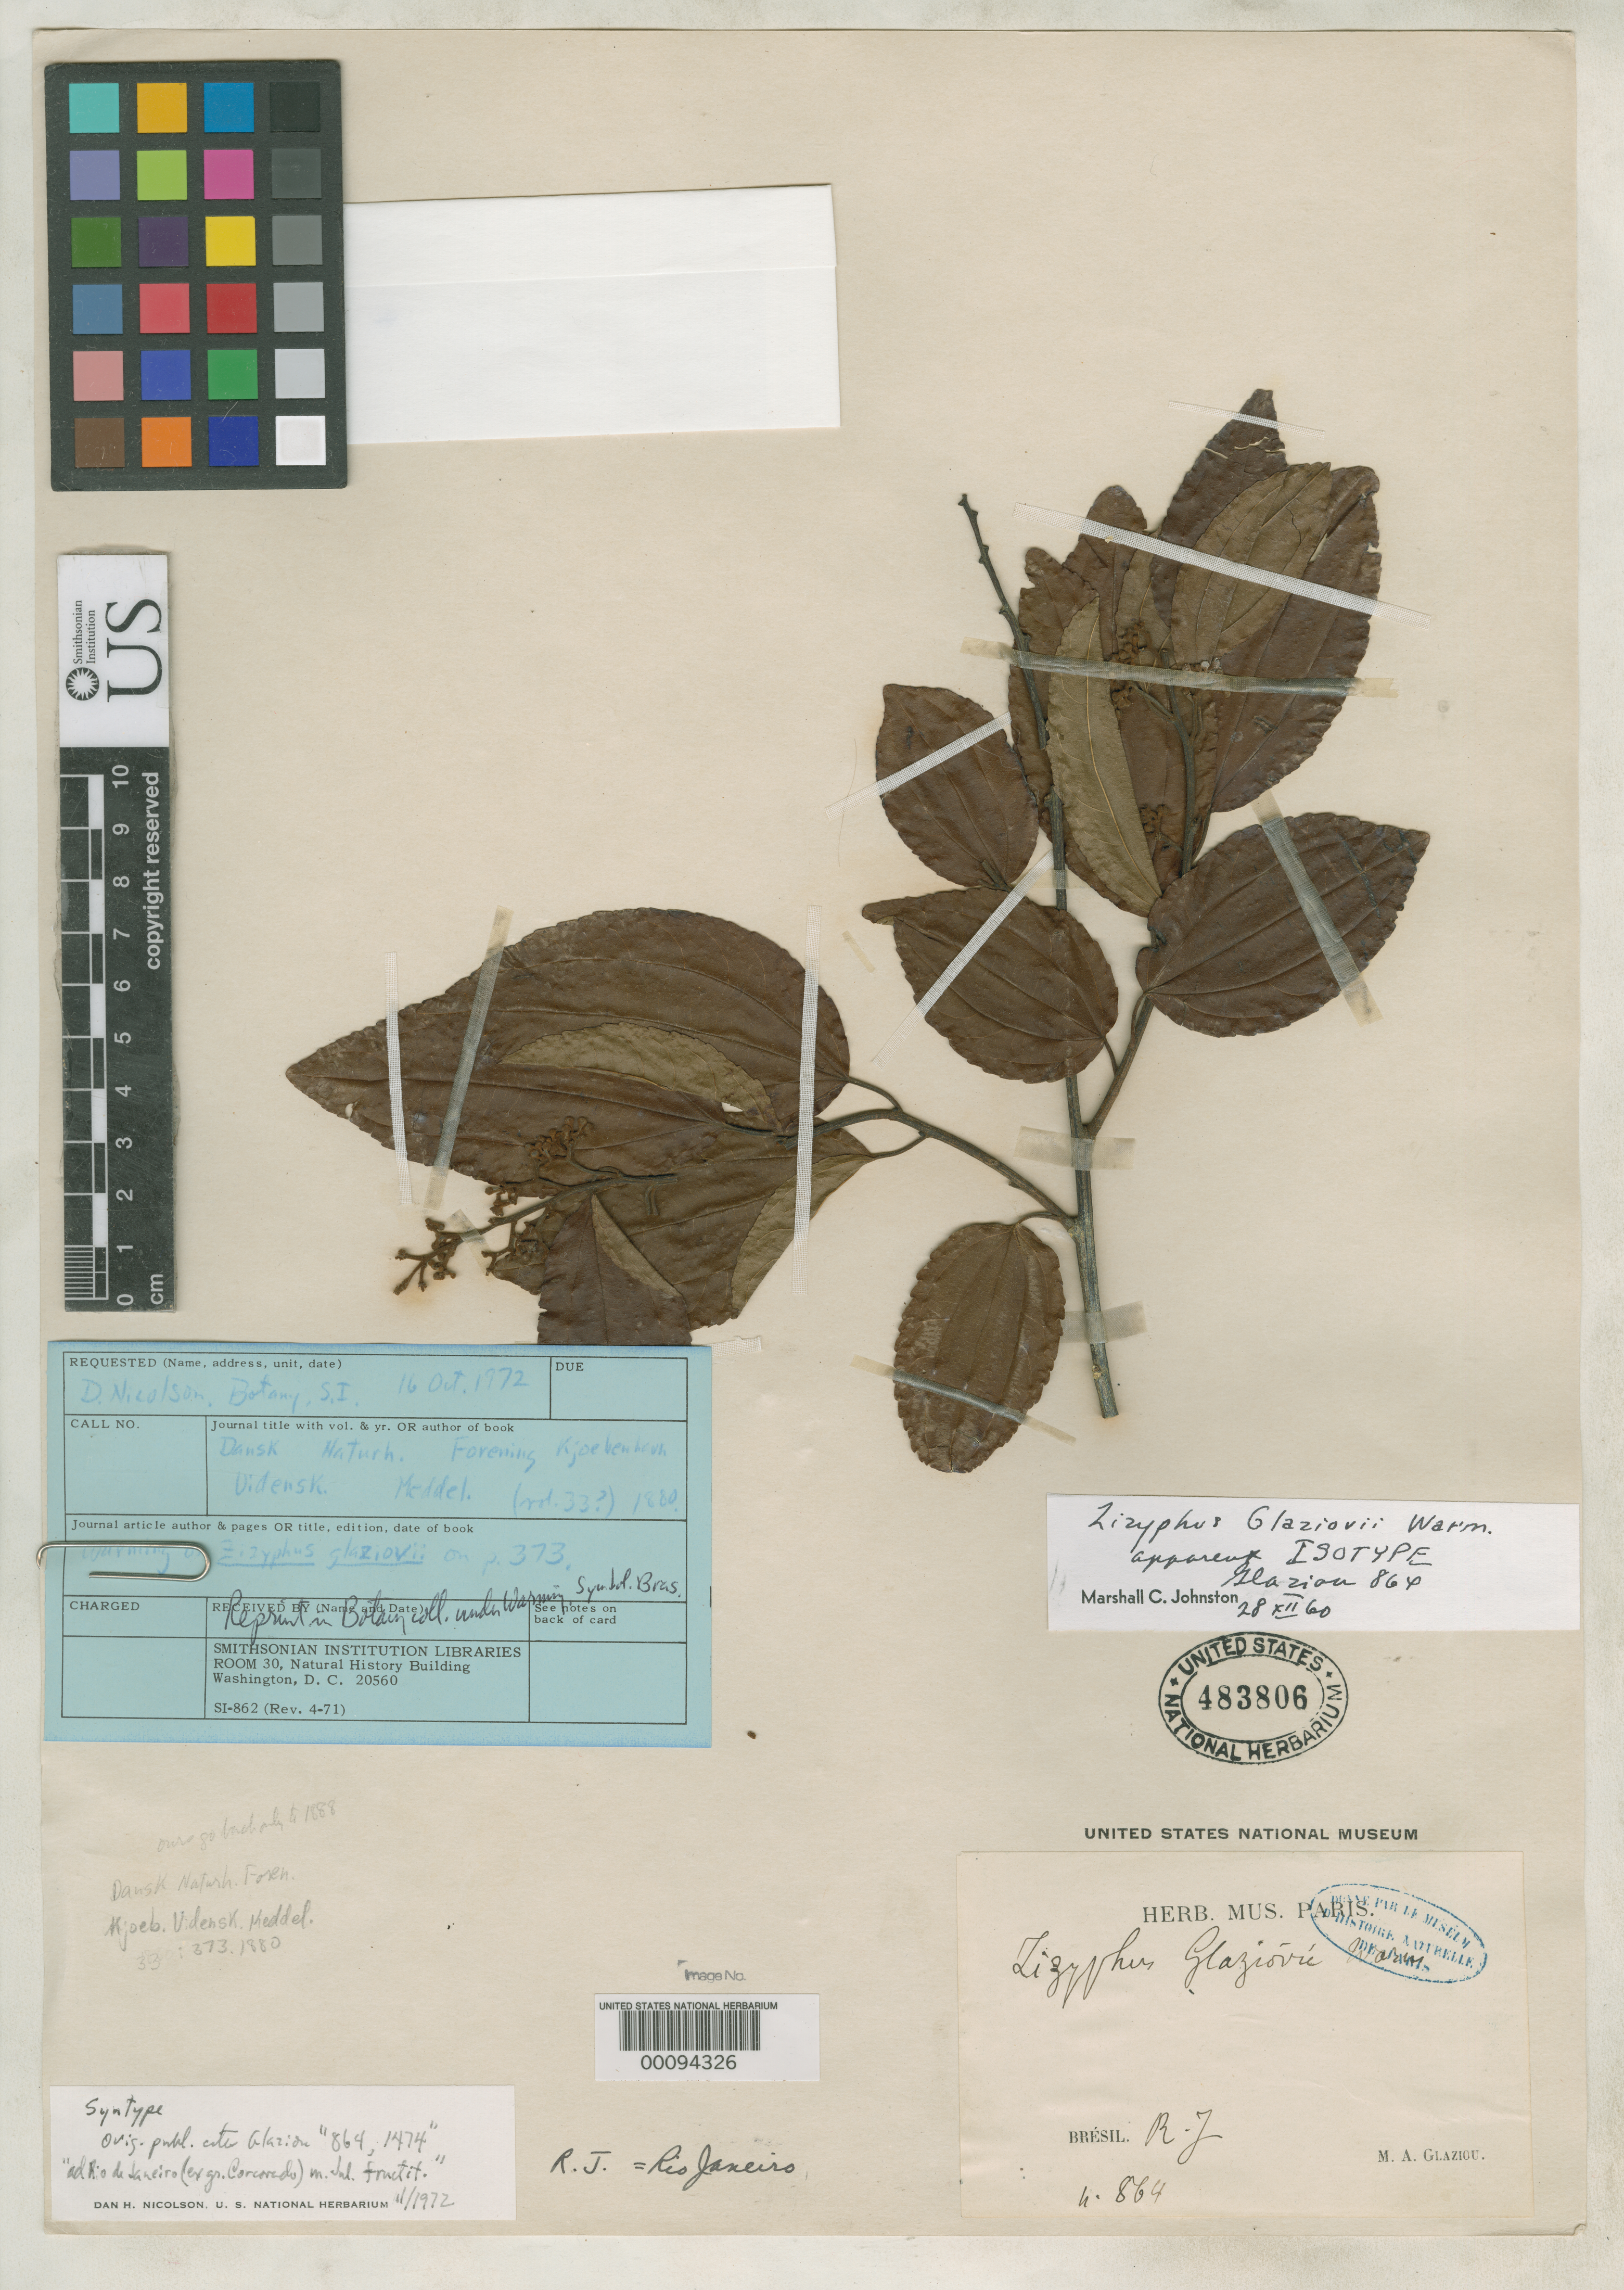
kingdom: Plantae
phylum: Tracheophyta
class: Magnoliopsida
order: Rosales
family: Rhamnaceae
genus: Ziziphus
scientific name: Ziziphus glaziovii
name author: Warm.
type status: Syntype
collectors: A. F. M. Glaziou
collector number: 864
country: Brazil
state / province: Rio de Janeiro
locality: Rio De Janeiro.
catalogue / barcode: US 483806